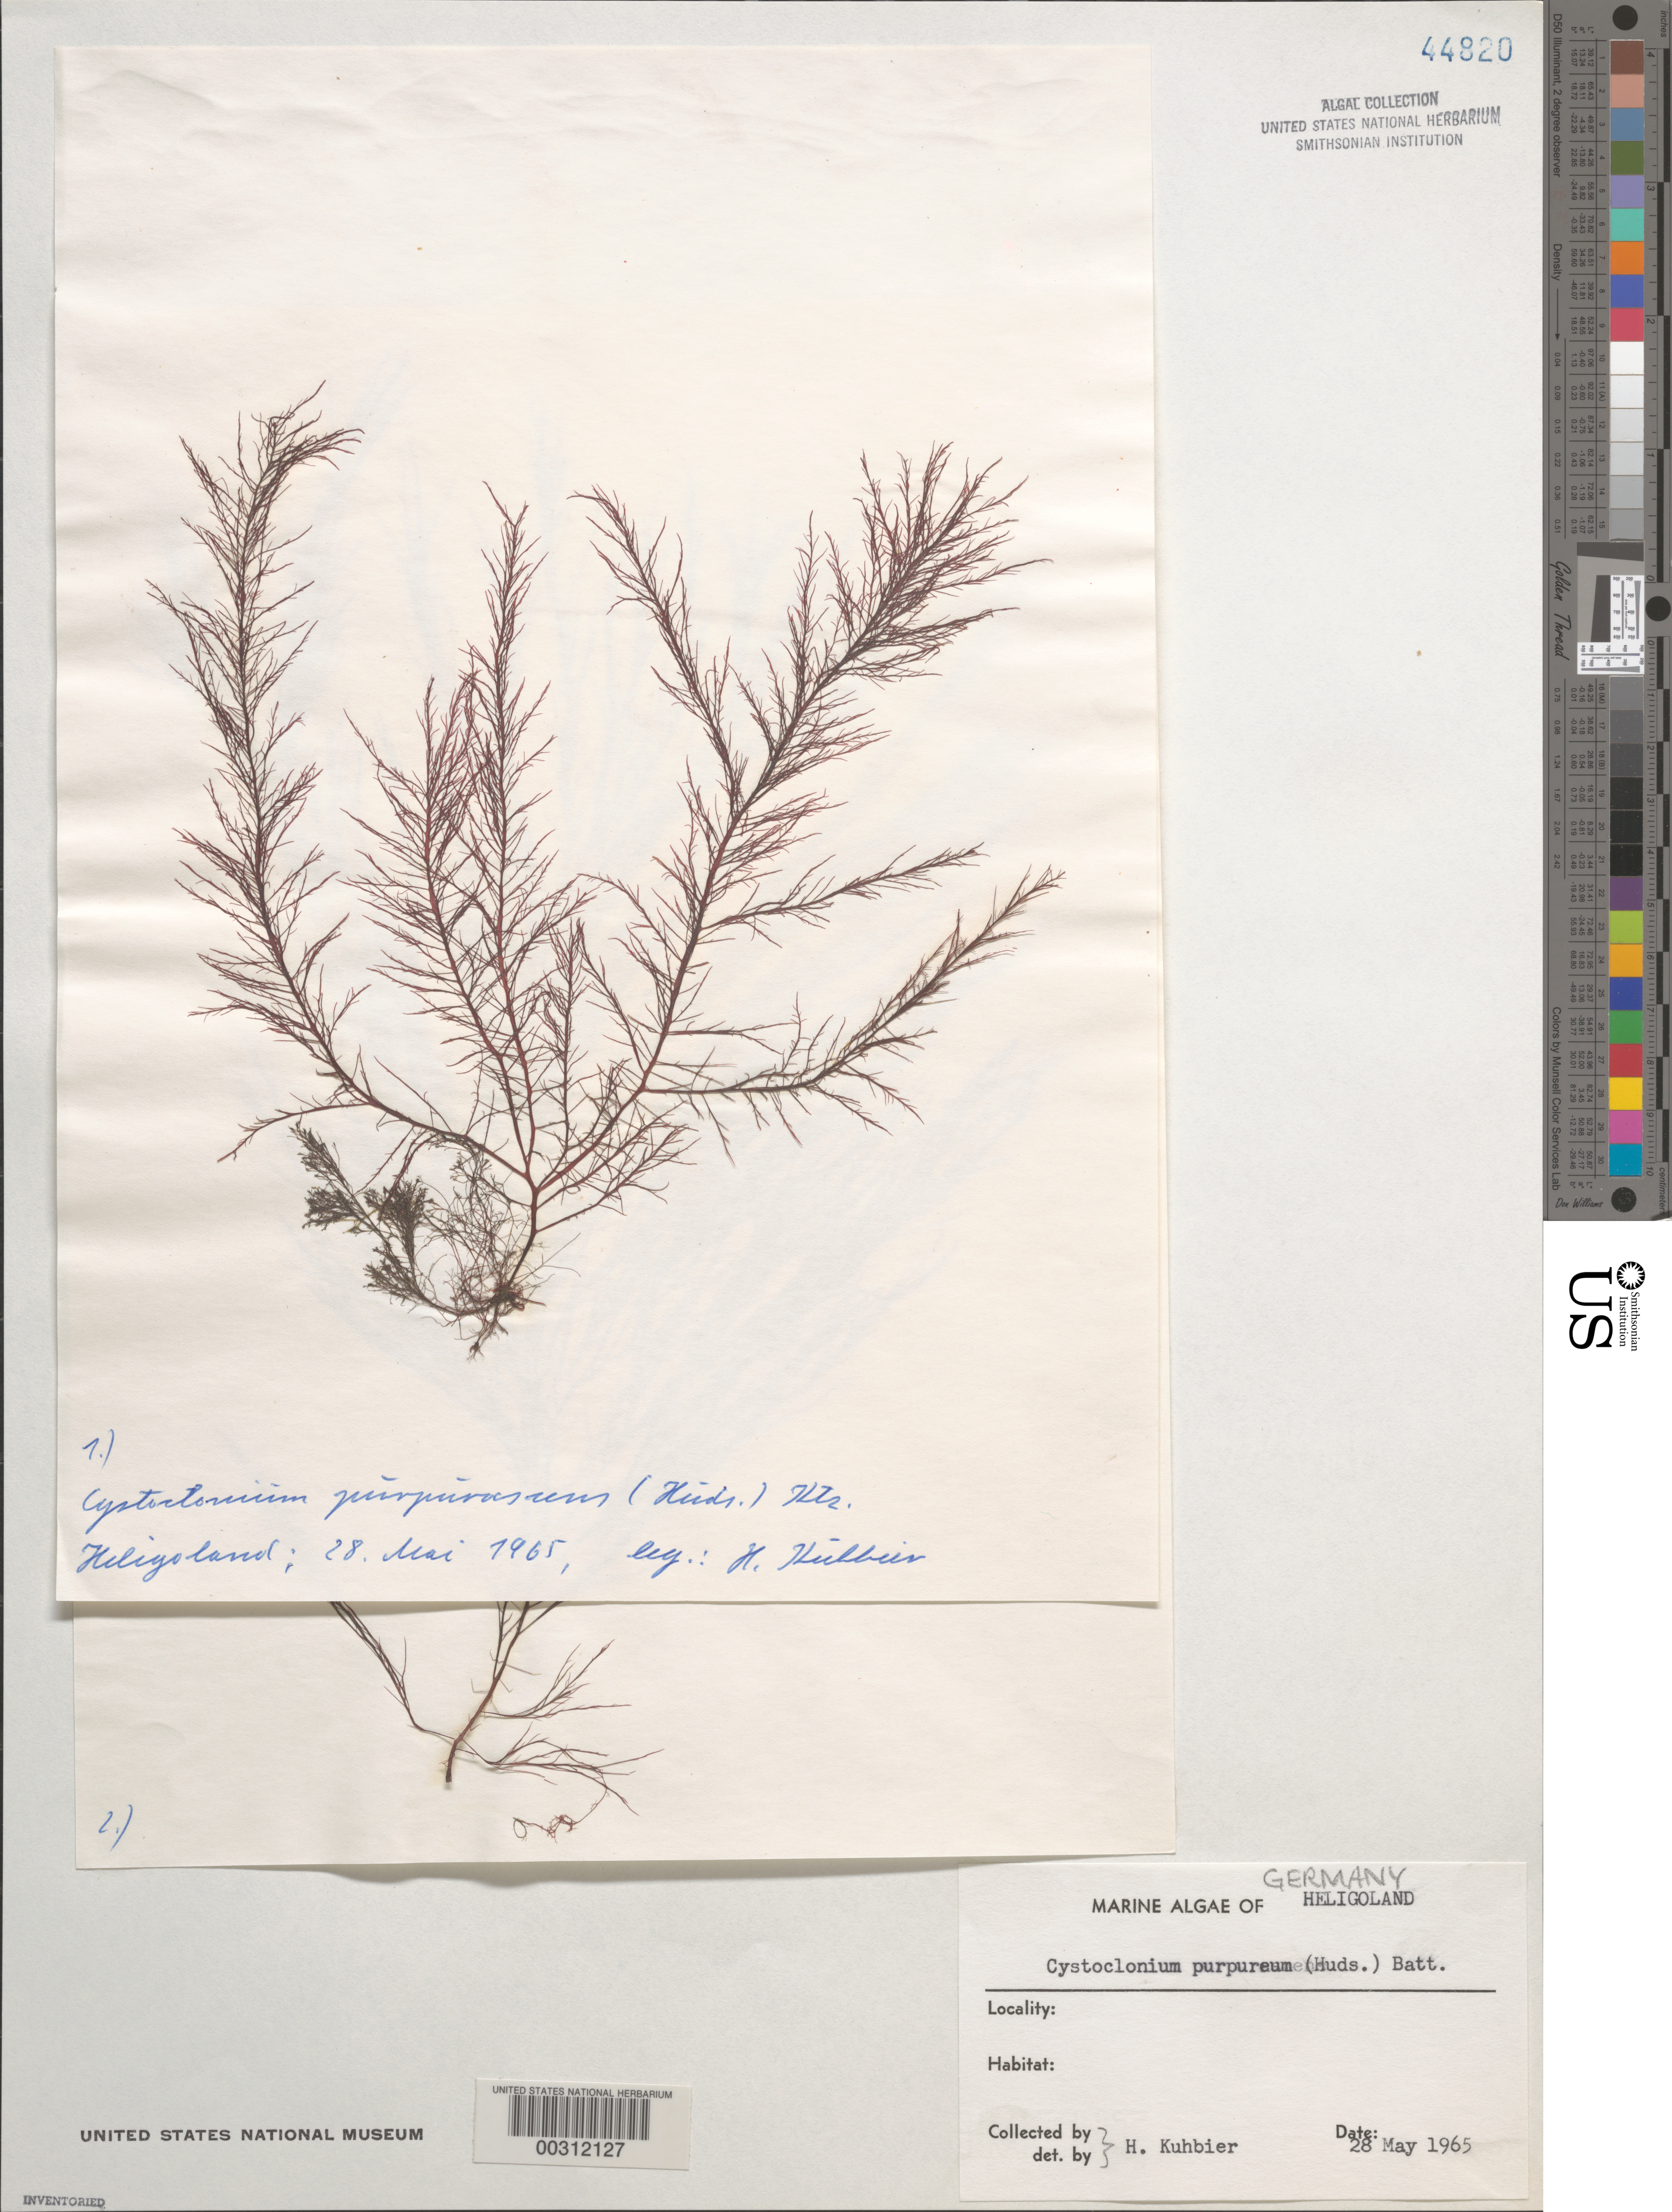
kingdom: Plantae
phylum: Rhodophyta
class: Florideophyceae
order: Gigartinales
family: Cystocloniaceae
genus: Cystoclonium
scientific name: Cystoclonium purpureum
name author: (Huds.) Batters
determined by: Kuhbier, H.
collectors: H. Kuhbier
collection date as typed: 28 May 1965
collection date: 1965-05-28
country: Germany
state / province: Schleswig-Holstein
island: Helgoland (Heligoland)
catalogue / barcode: US 44820